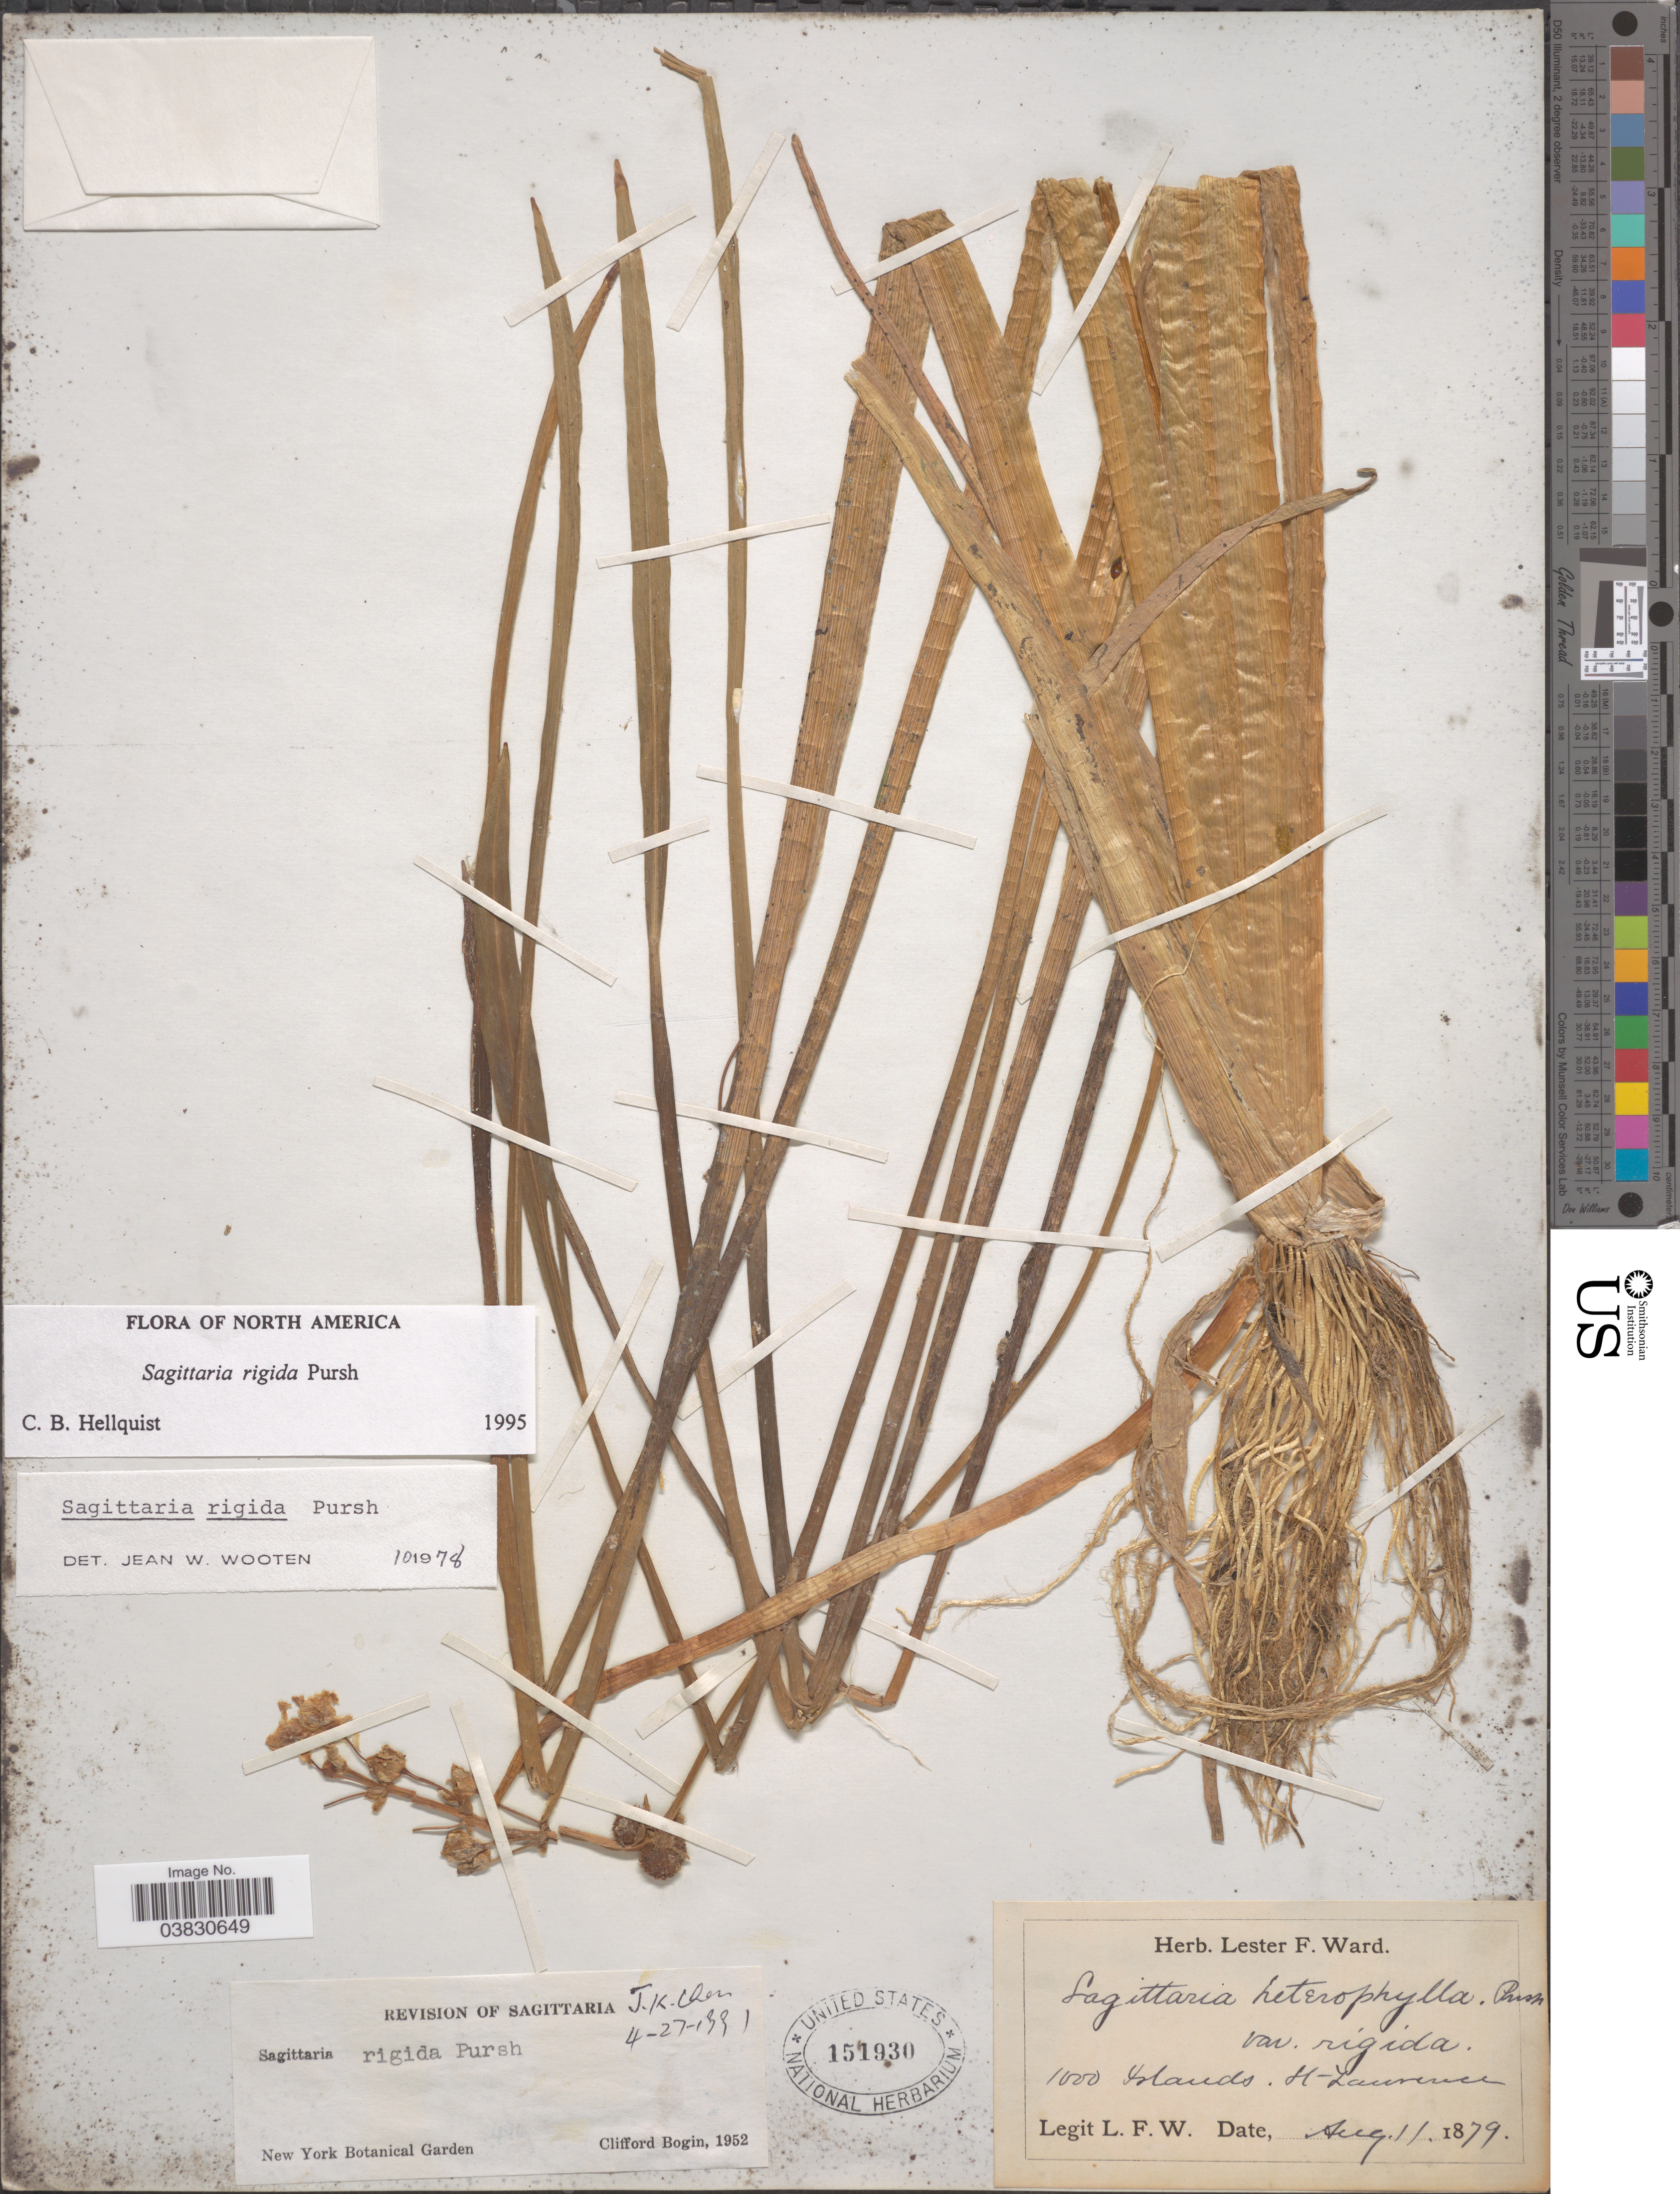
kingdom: Plantae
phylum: Tracheophyta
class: Liliopsida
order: Alismatales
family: Alismataceae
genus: Sagittaria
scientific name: Sagittaria rigida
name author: Pursh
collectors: L. F. Ward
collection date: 1879-08-11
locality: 1000 Islands, St-Lawrence.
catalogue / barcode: US 151930